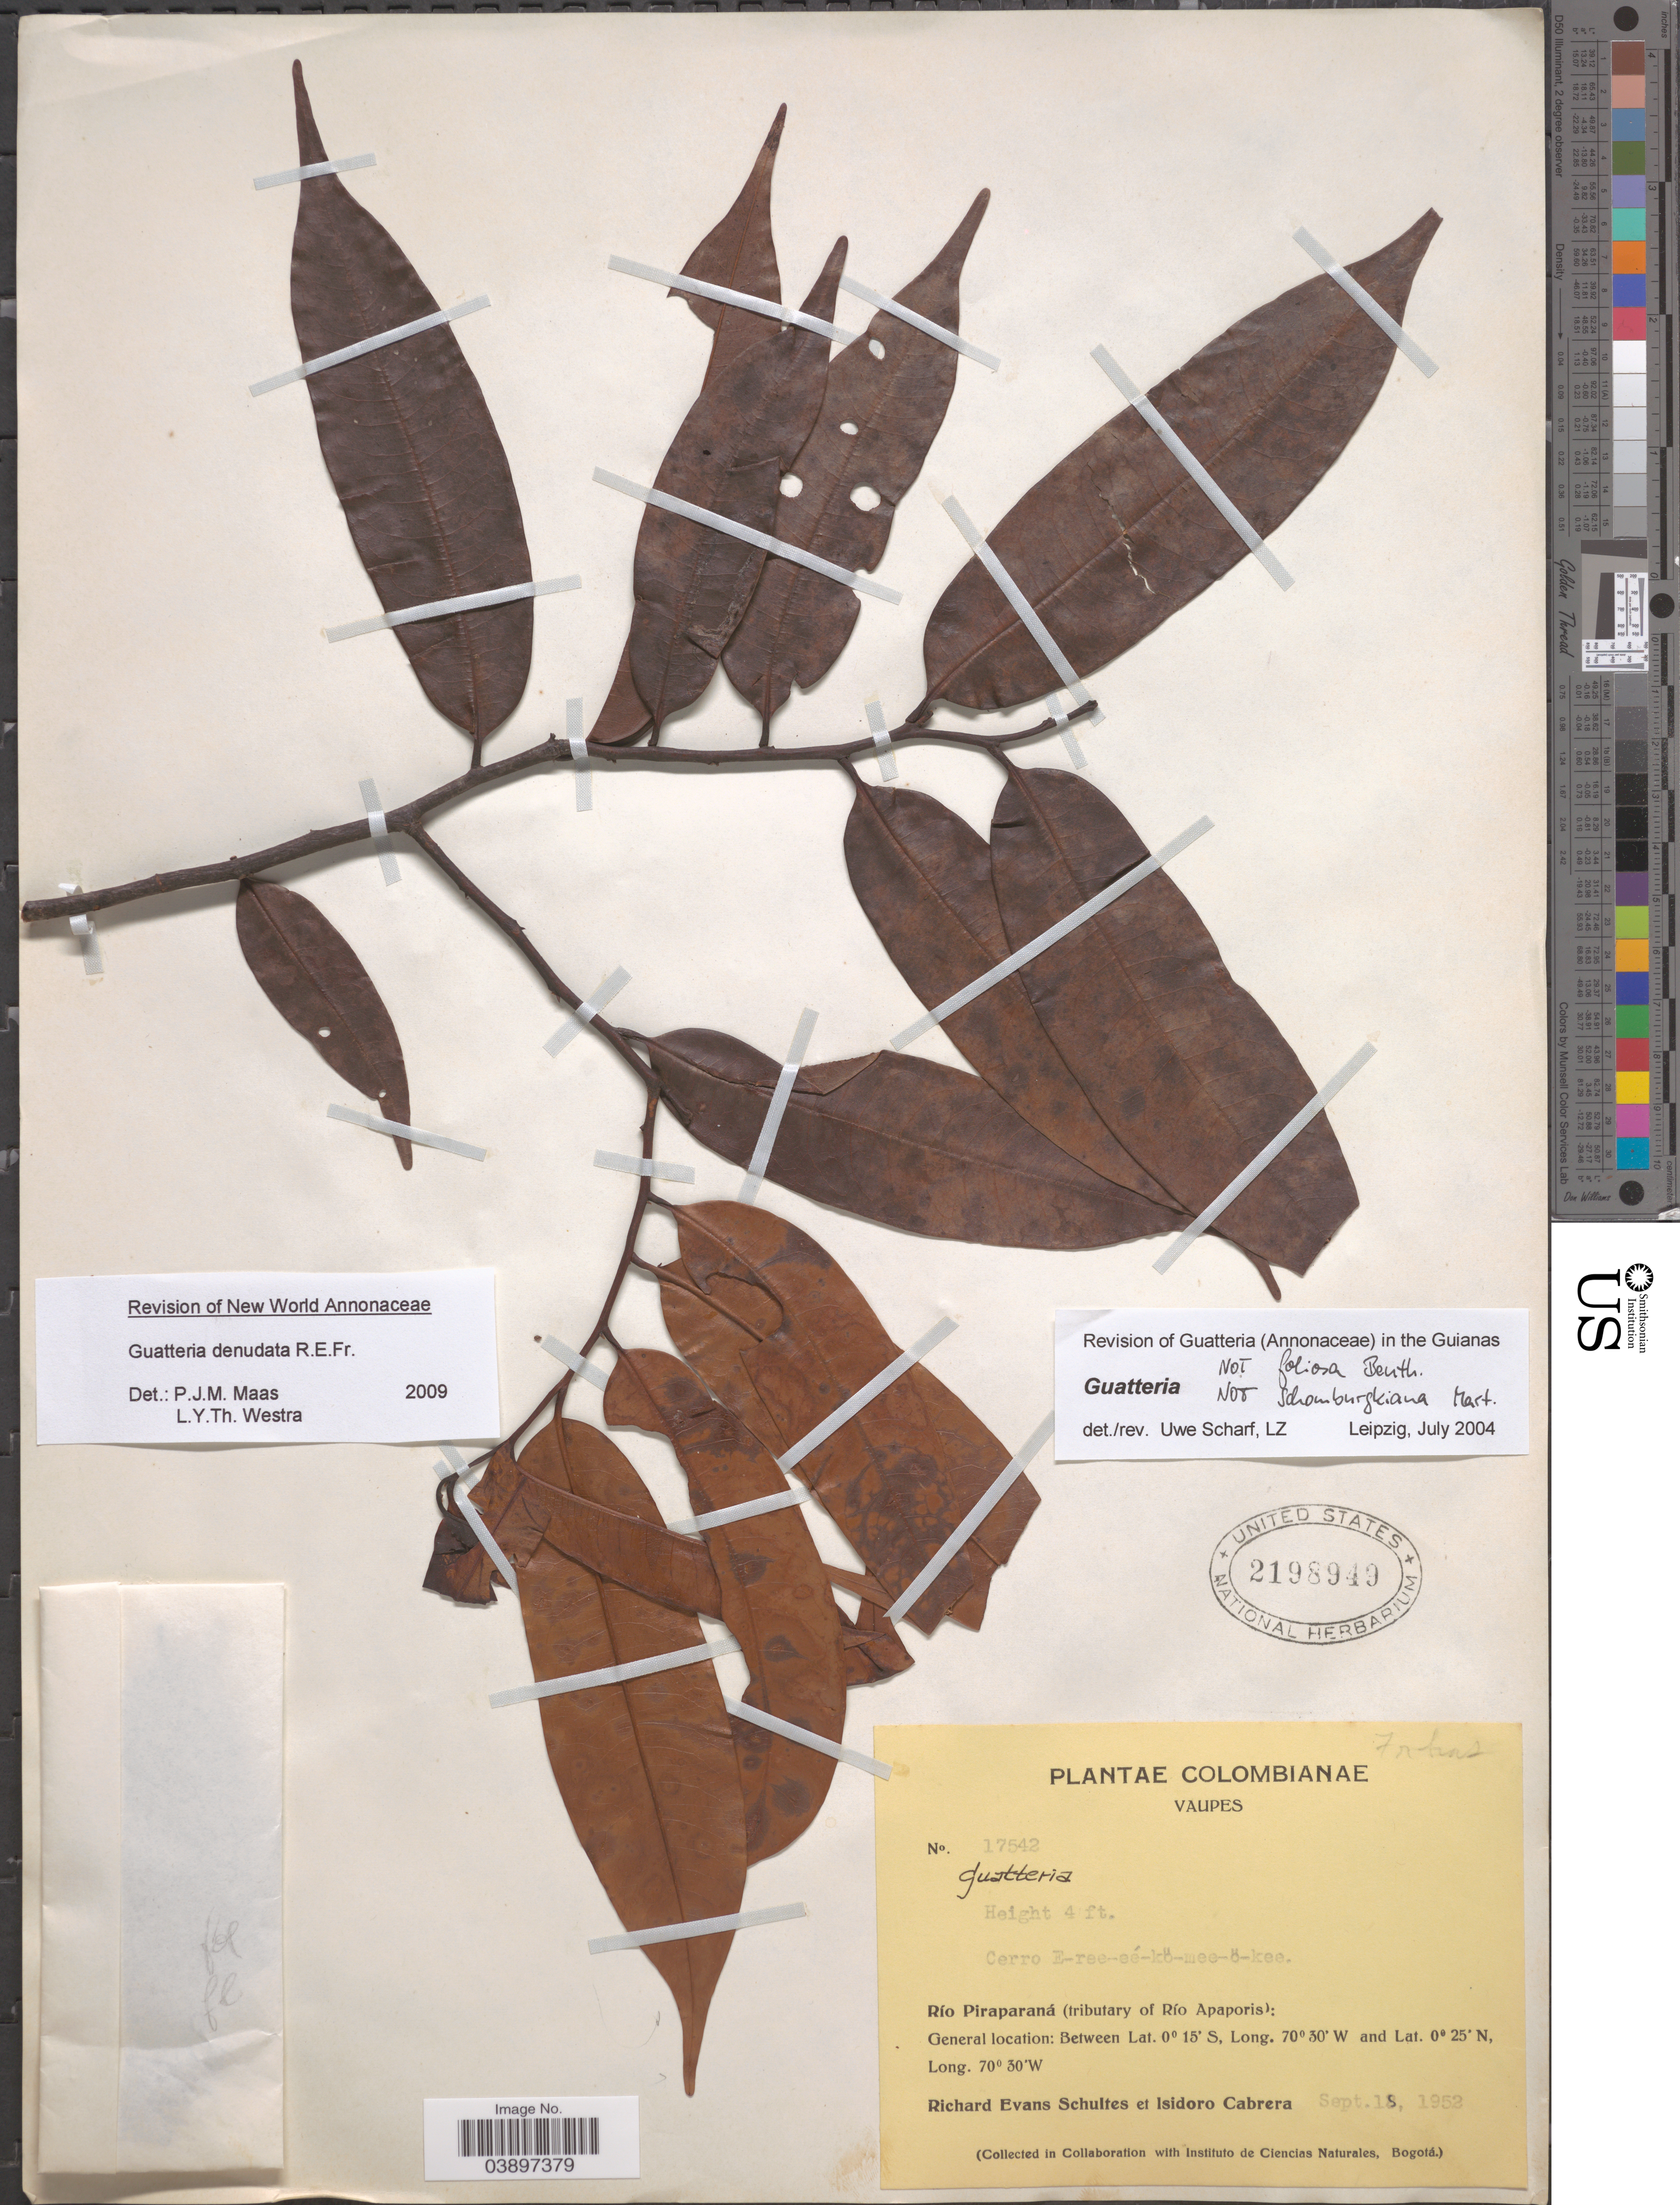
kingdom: Plantae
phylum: Tracheophyta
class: Magnoliopsida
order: Magnoliales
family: Annonaceae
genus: Guatteria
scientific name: Guatteria denudata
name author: R.E. Fr.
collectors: R. E. Schultes & I. Cabrera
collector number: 17542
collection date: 1952-09-18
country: Colombia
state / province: Vaupés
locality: Río Piraparaná (tributary of Río Apaporis).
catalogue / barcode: US 2198949